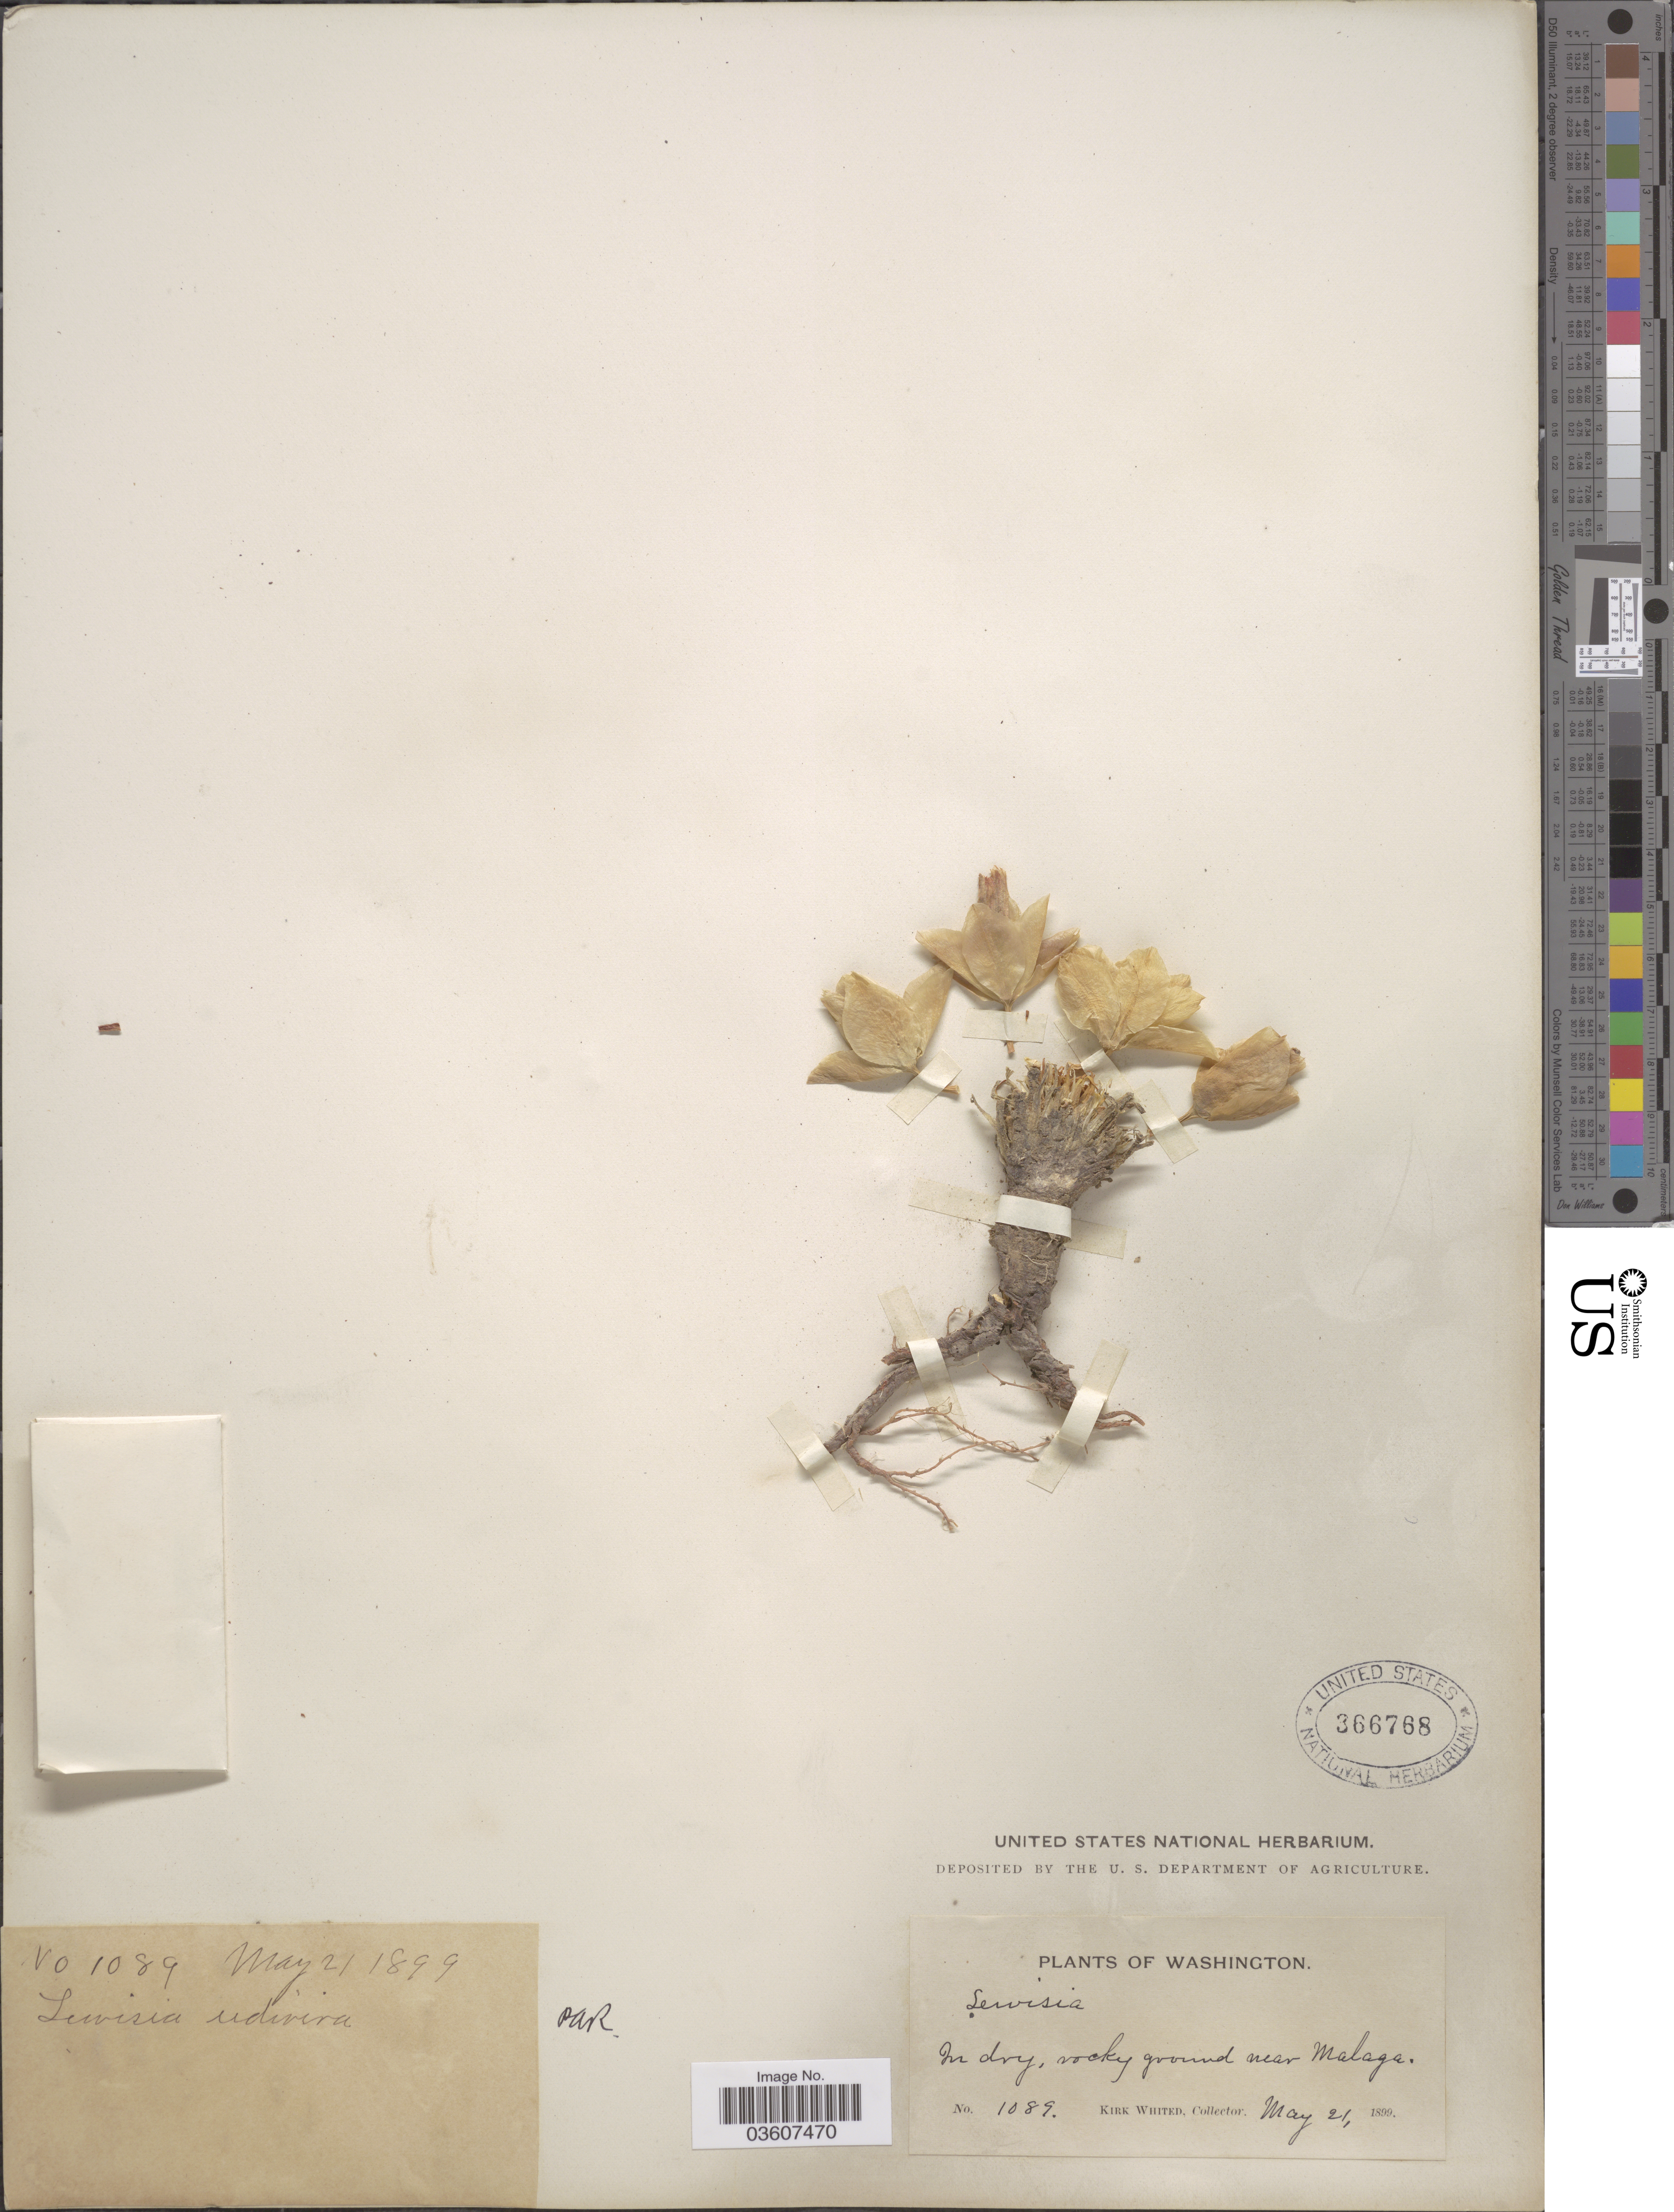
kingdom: Plantae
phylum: Tracheophyta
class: Magnoliopsida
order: Caryophyllales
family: Montiaceae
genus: Lewisia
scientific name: Lewisia rediviva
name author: Pursh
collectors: K. Whited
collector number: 1089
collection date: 1899-05-21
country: United States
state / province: Washington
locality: In dry, rocky ground near Malaga.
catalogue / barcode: US 366768